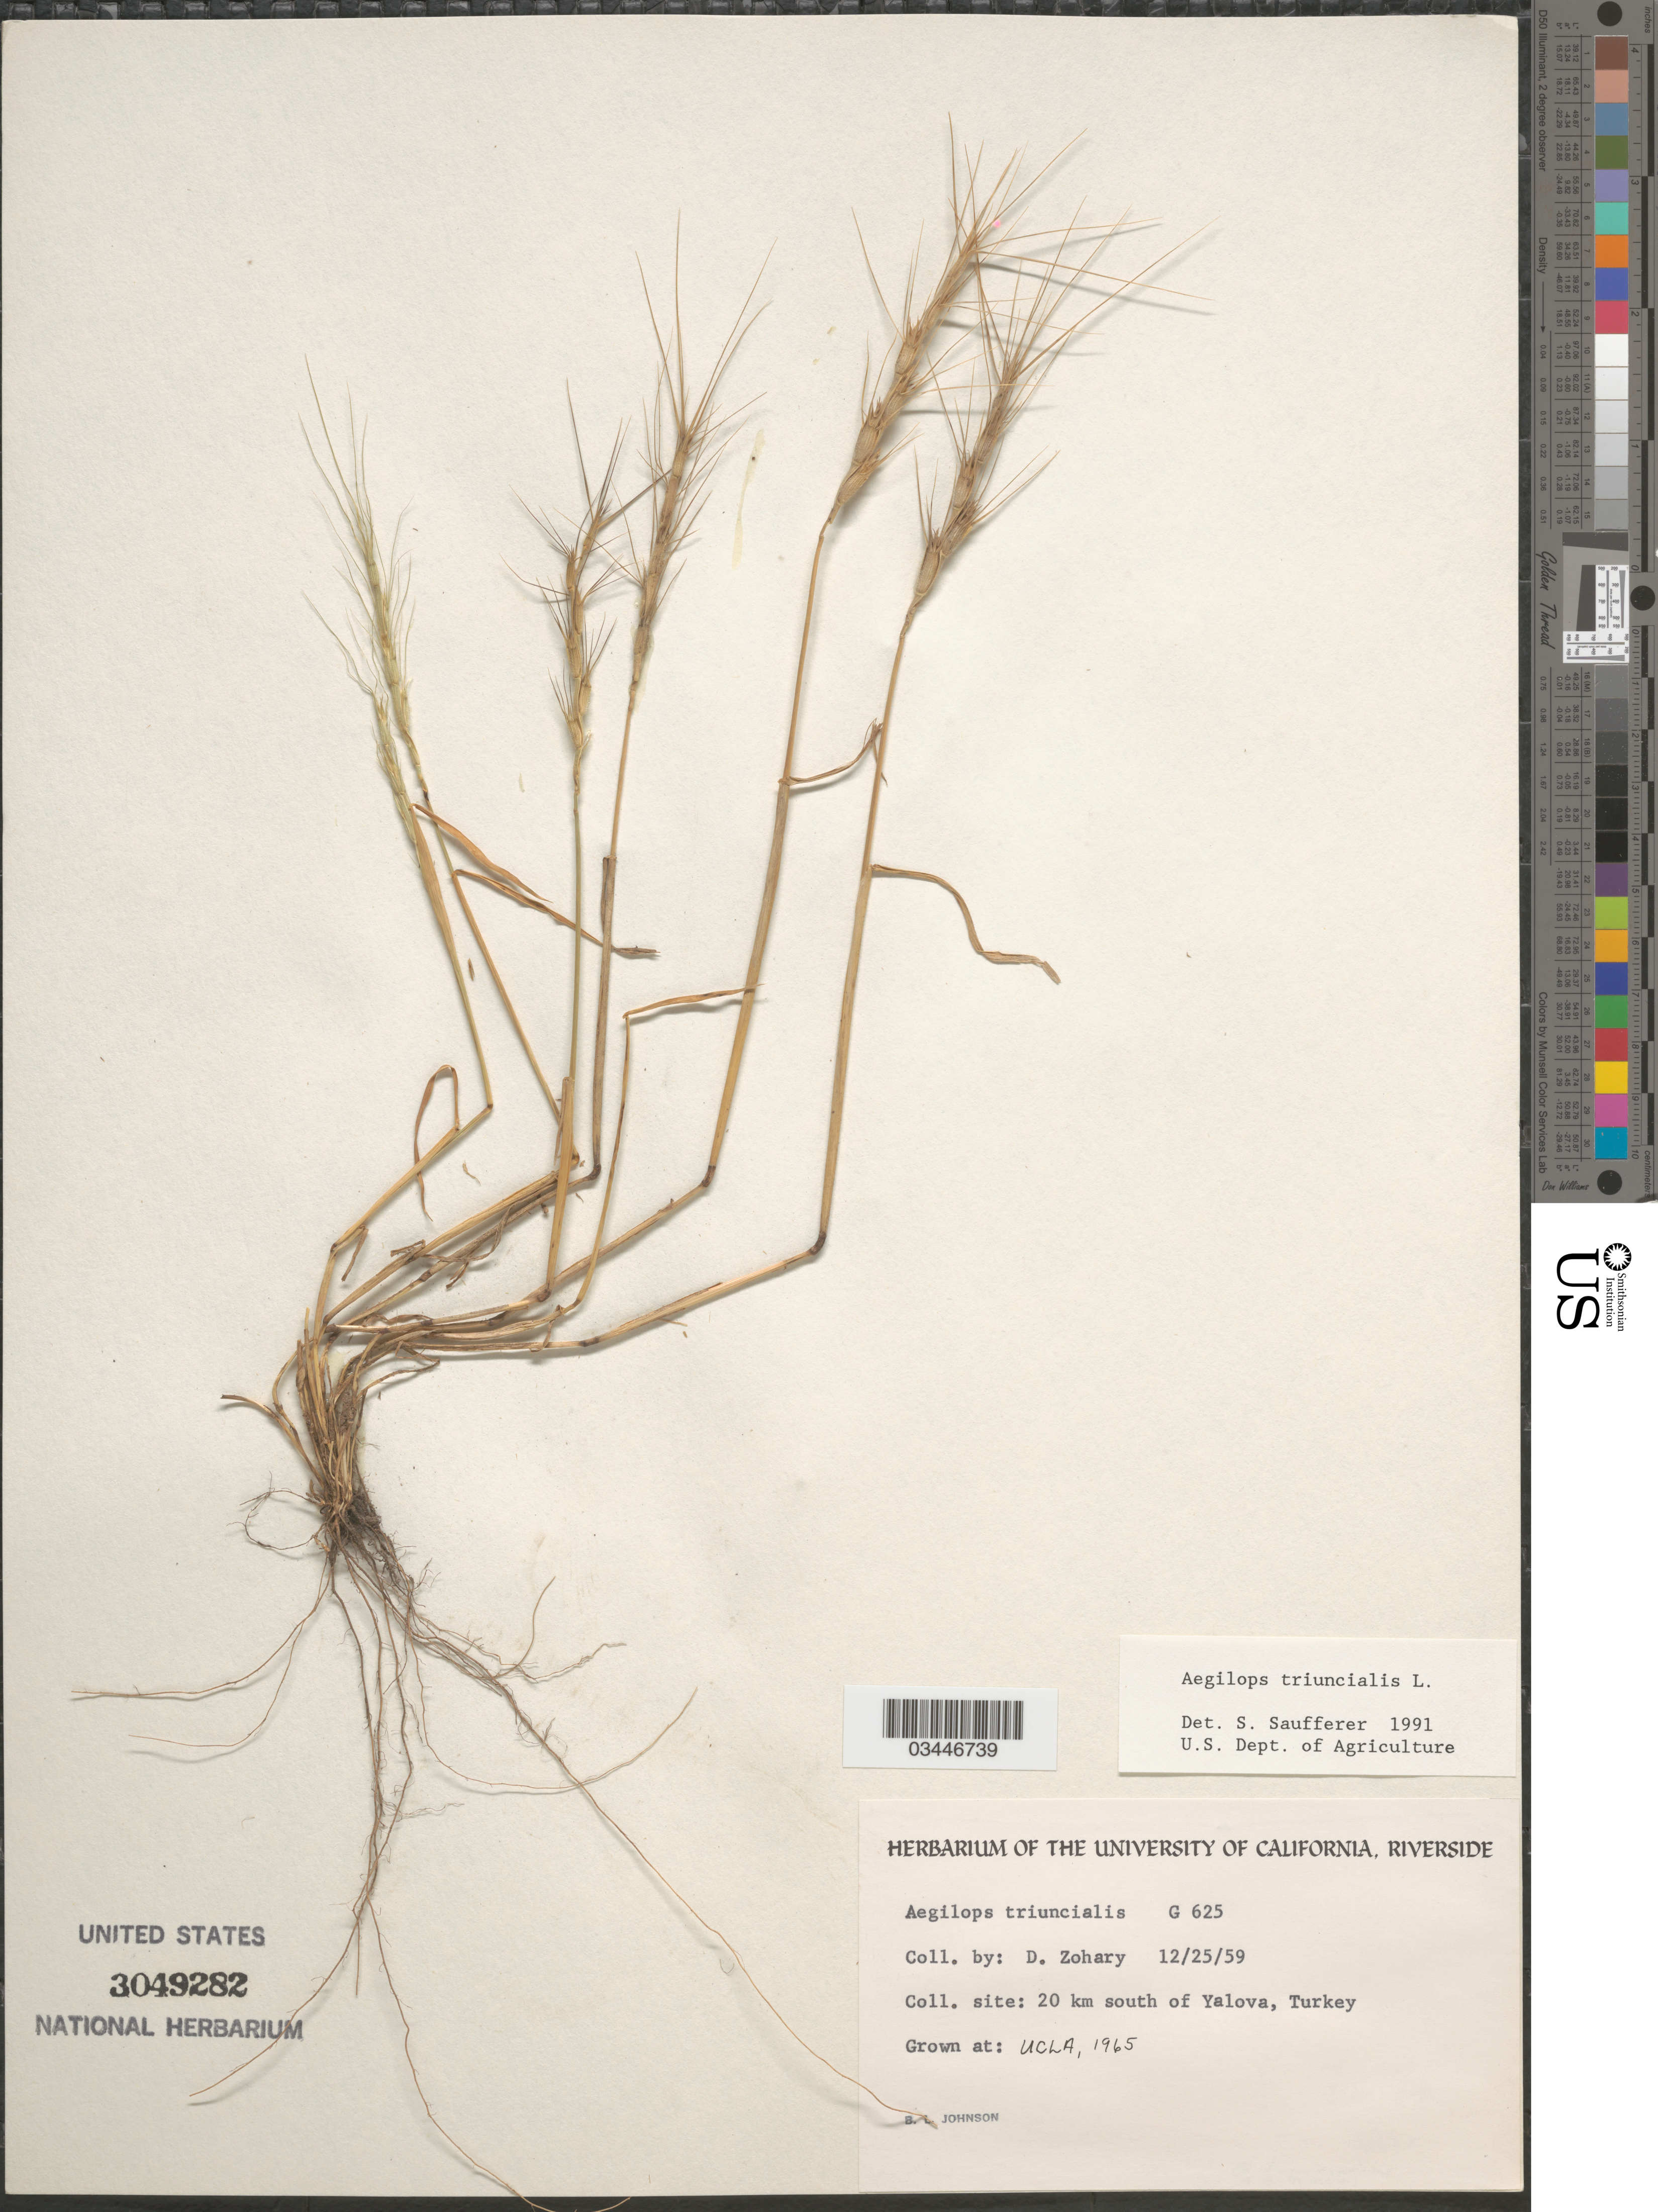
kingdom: Plantae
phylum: Tracheophyta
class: Liliopsida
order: Poales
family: Poaceae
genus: Aegilops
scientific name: Aegilops triuncialis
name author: L.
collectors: B. Johnson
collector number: G625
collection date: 1965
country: United States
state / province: California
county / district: Los Angeles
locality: UCLA.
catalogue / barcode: US 3049282